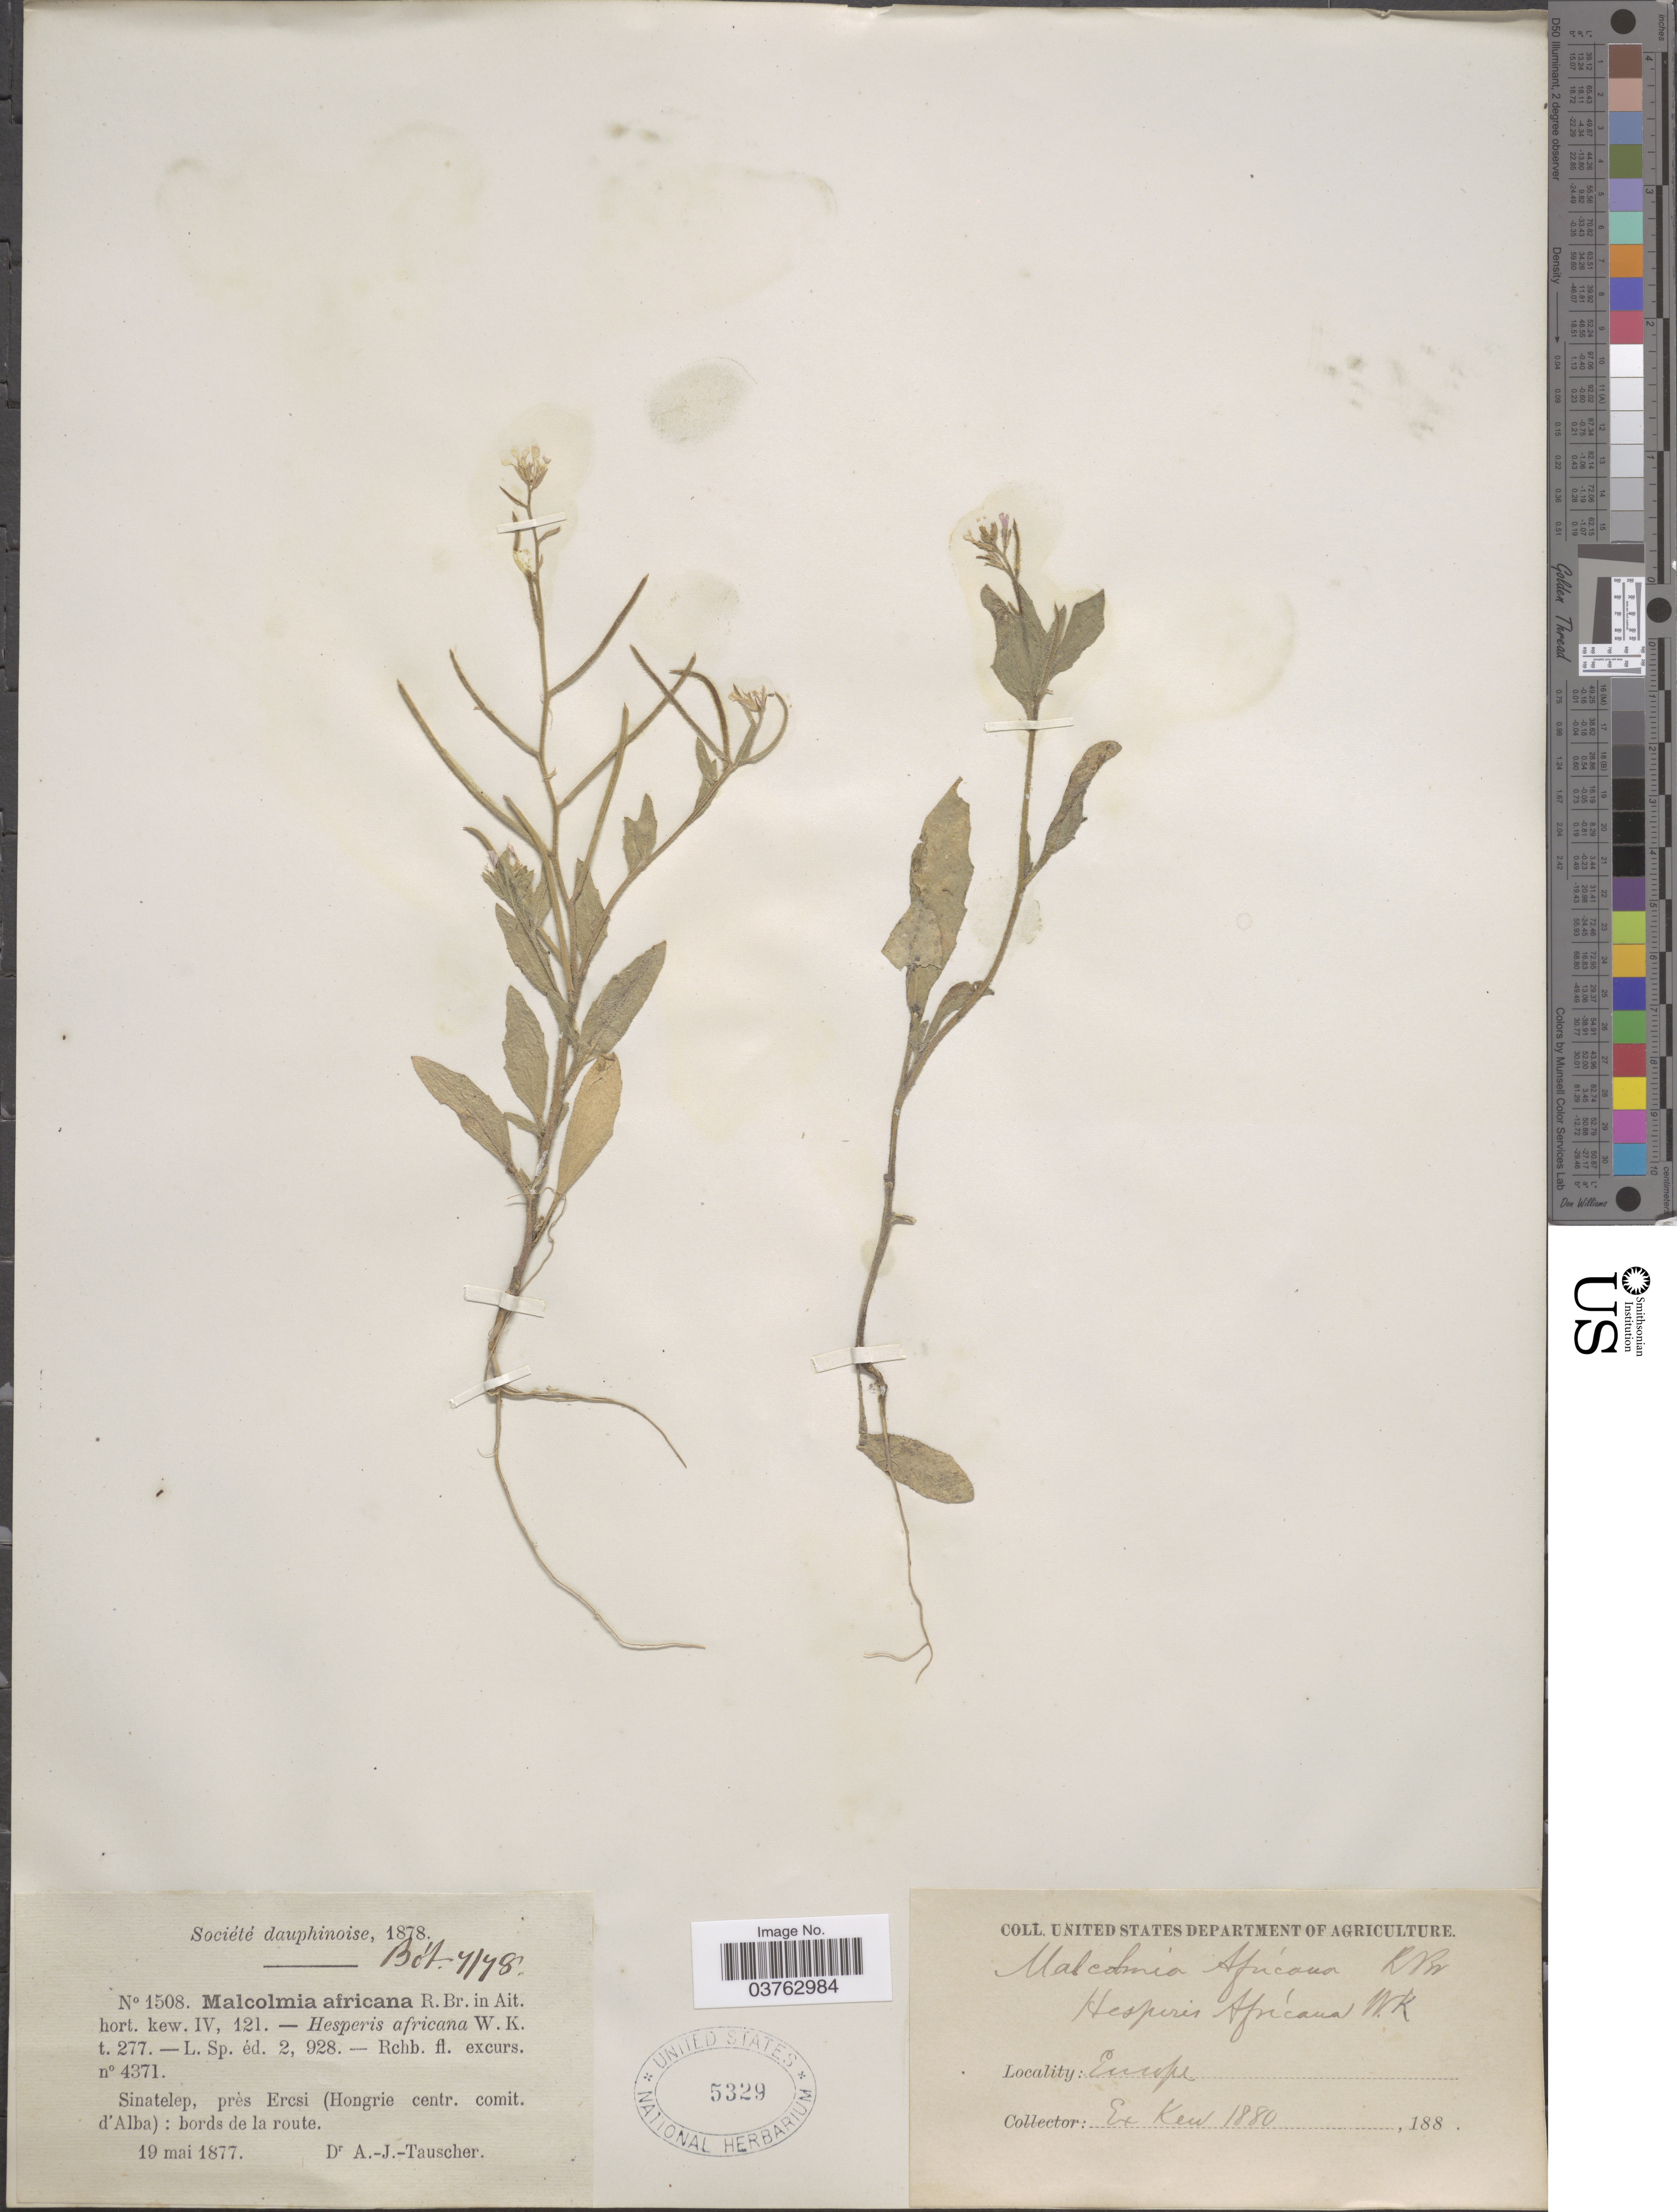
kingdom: Plantae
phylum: Tracheophyta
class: Magnoliopsida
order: Brassicales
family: Brassicaceae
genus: Malcolmia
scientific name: Malcolmia africana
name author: (L.) W.T. Aiton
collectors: A. Tauscher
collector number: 1508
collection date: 1877-05-19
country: Hungary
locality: Sinatelep, près Ercsi (Hongrie centr. comit. d'Alba): bords de la route.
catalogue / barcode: US 5329